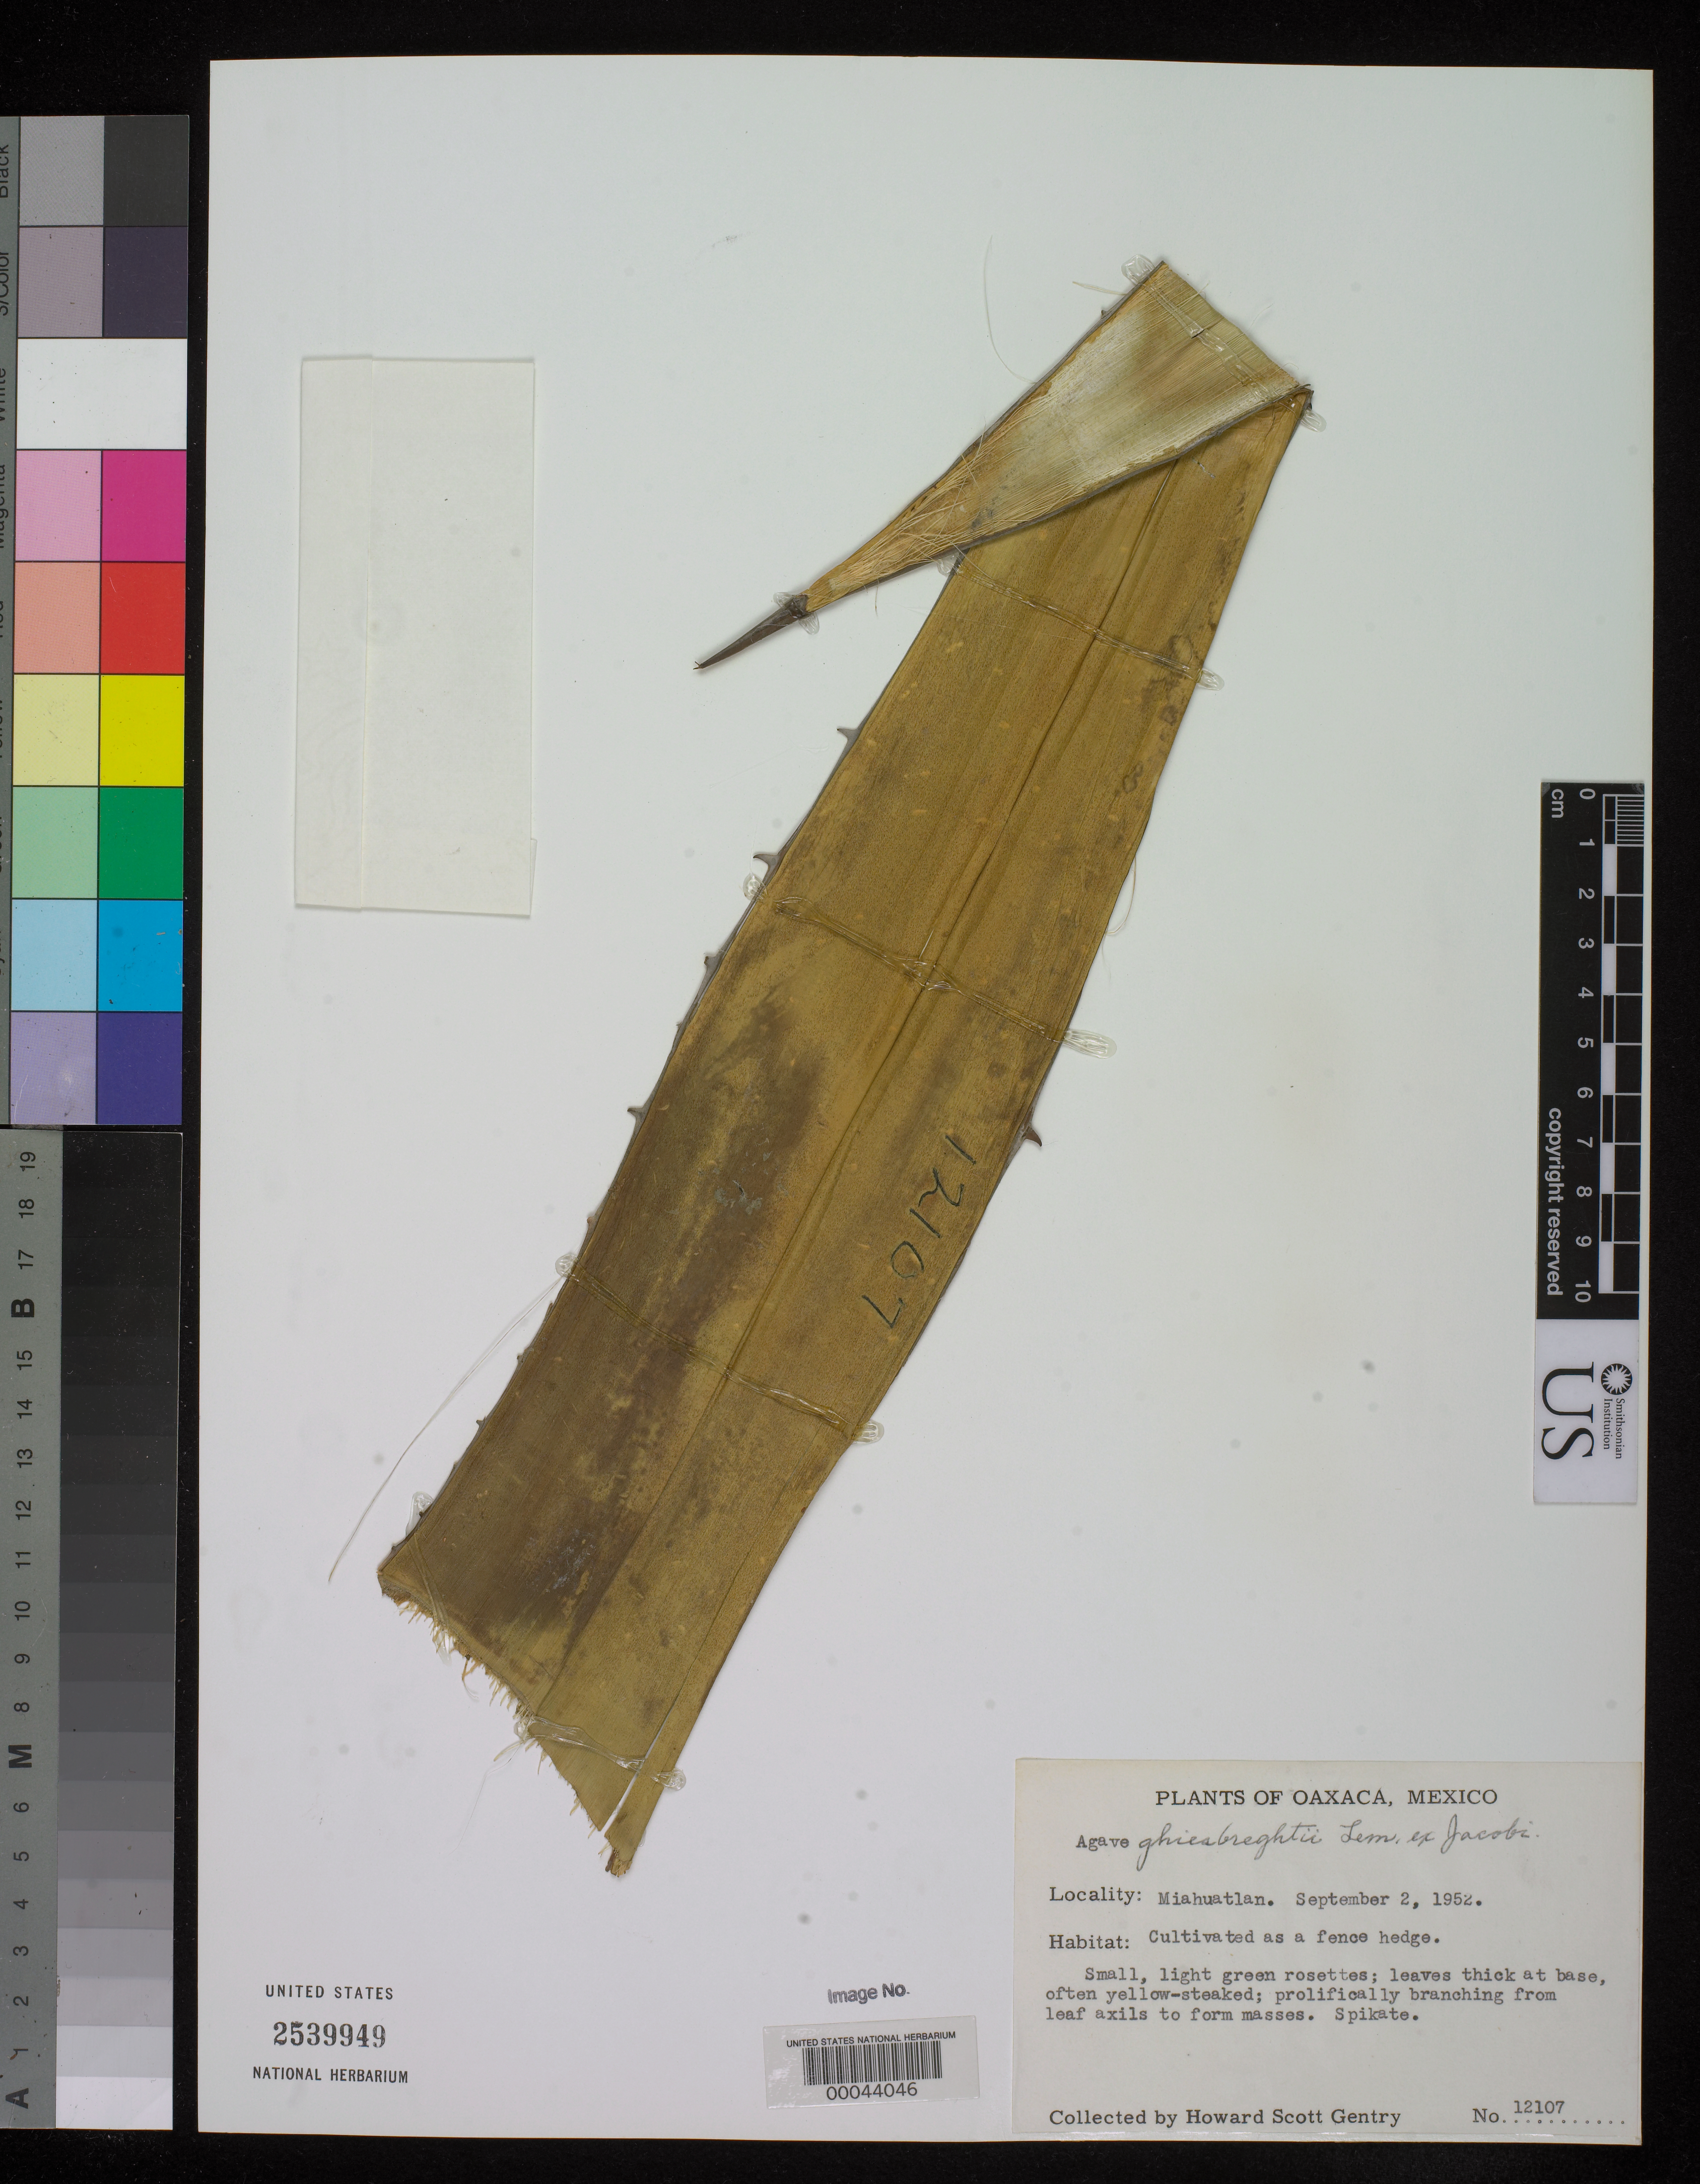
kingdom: Plantae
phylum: Tracheophyta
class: Liliopsida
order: Asparagales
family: Asparagaceae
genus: Agave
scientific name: Agave ghiesbrechtii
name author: K. Koch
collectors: H. S. Gentry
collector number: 12107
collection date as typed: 02 Sep 1952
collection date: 1952-09-02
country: Mexico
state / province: Oaxaca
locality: Miahuatlan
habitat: Cultivated as a fence hedge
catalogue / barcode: US 2539949